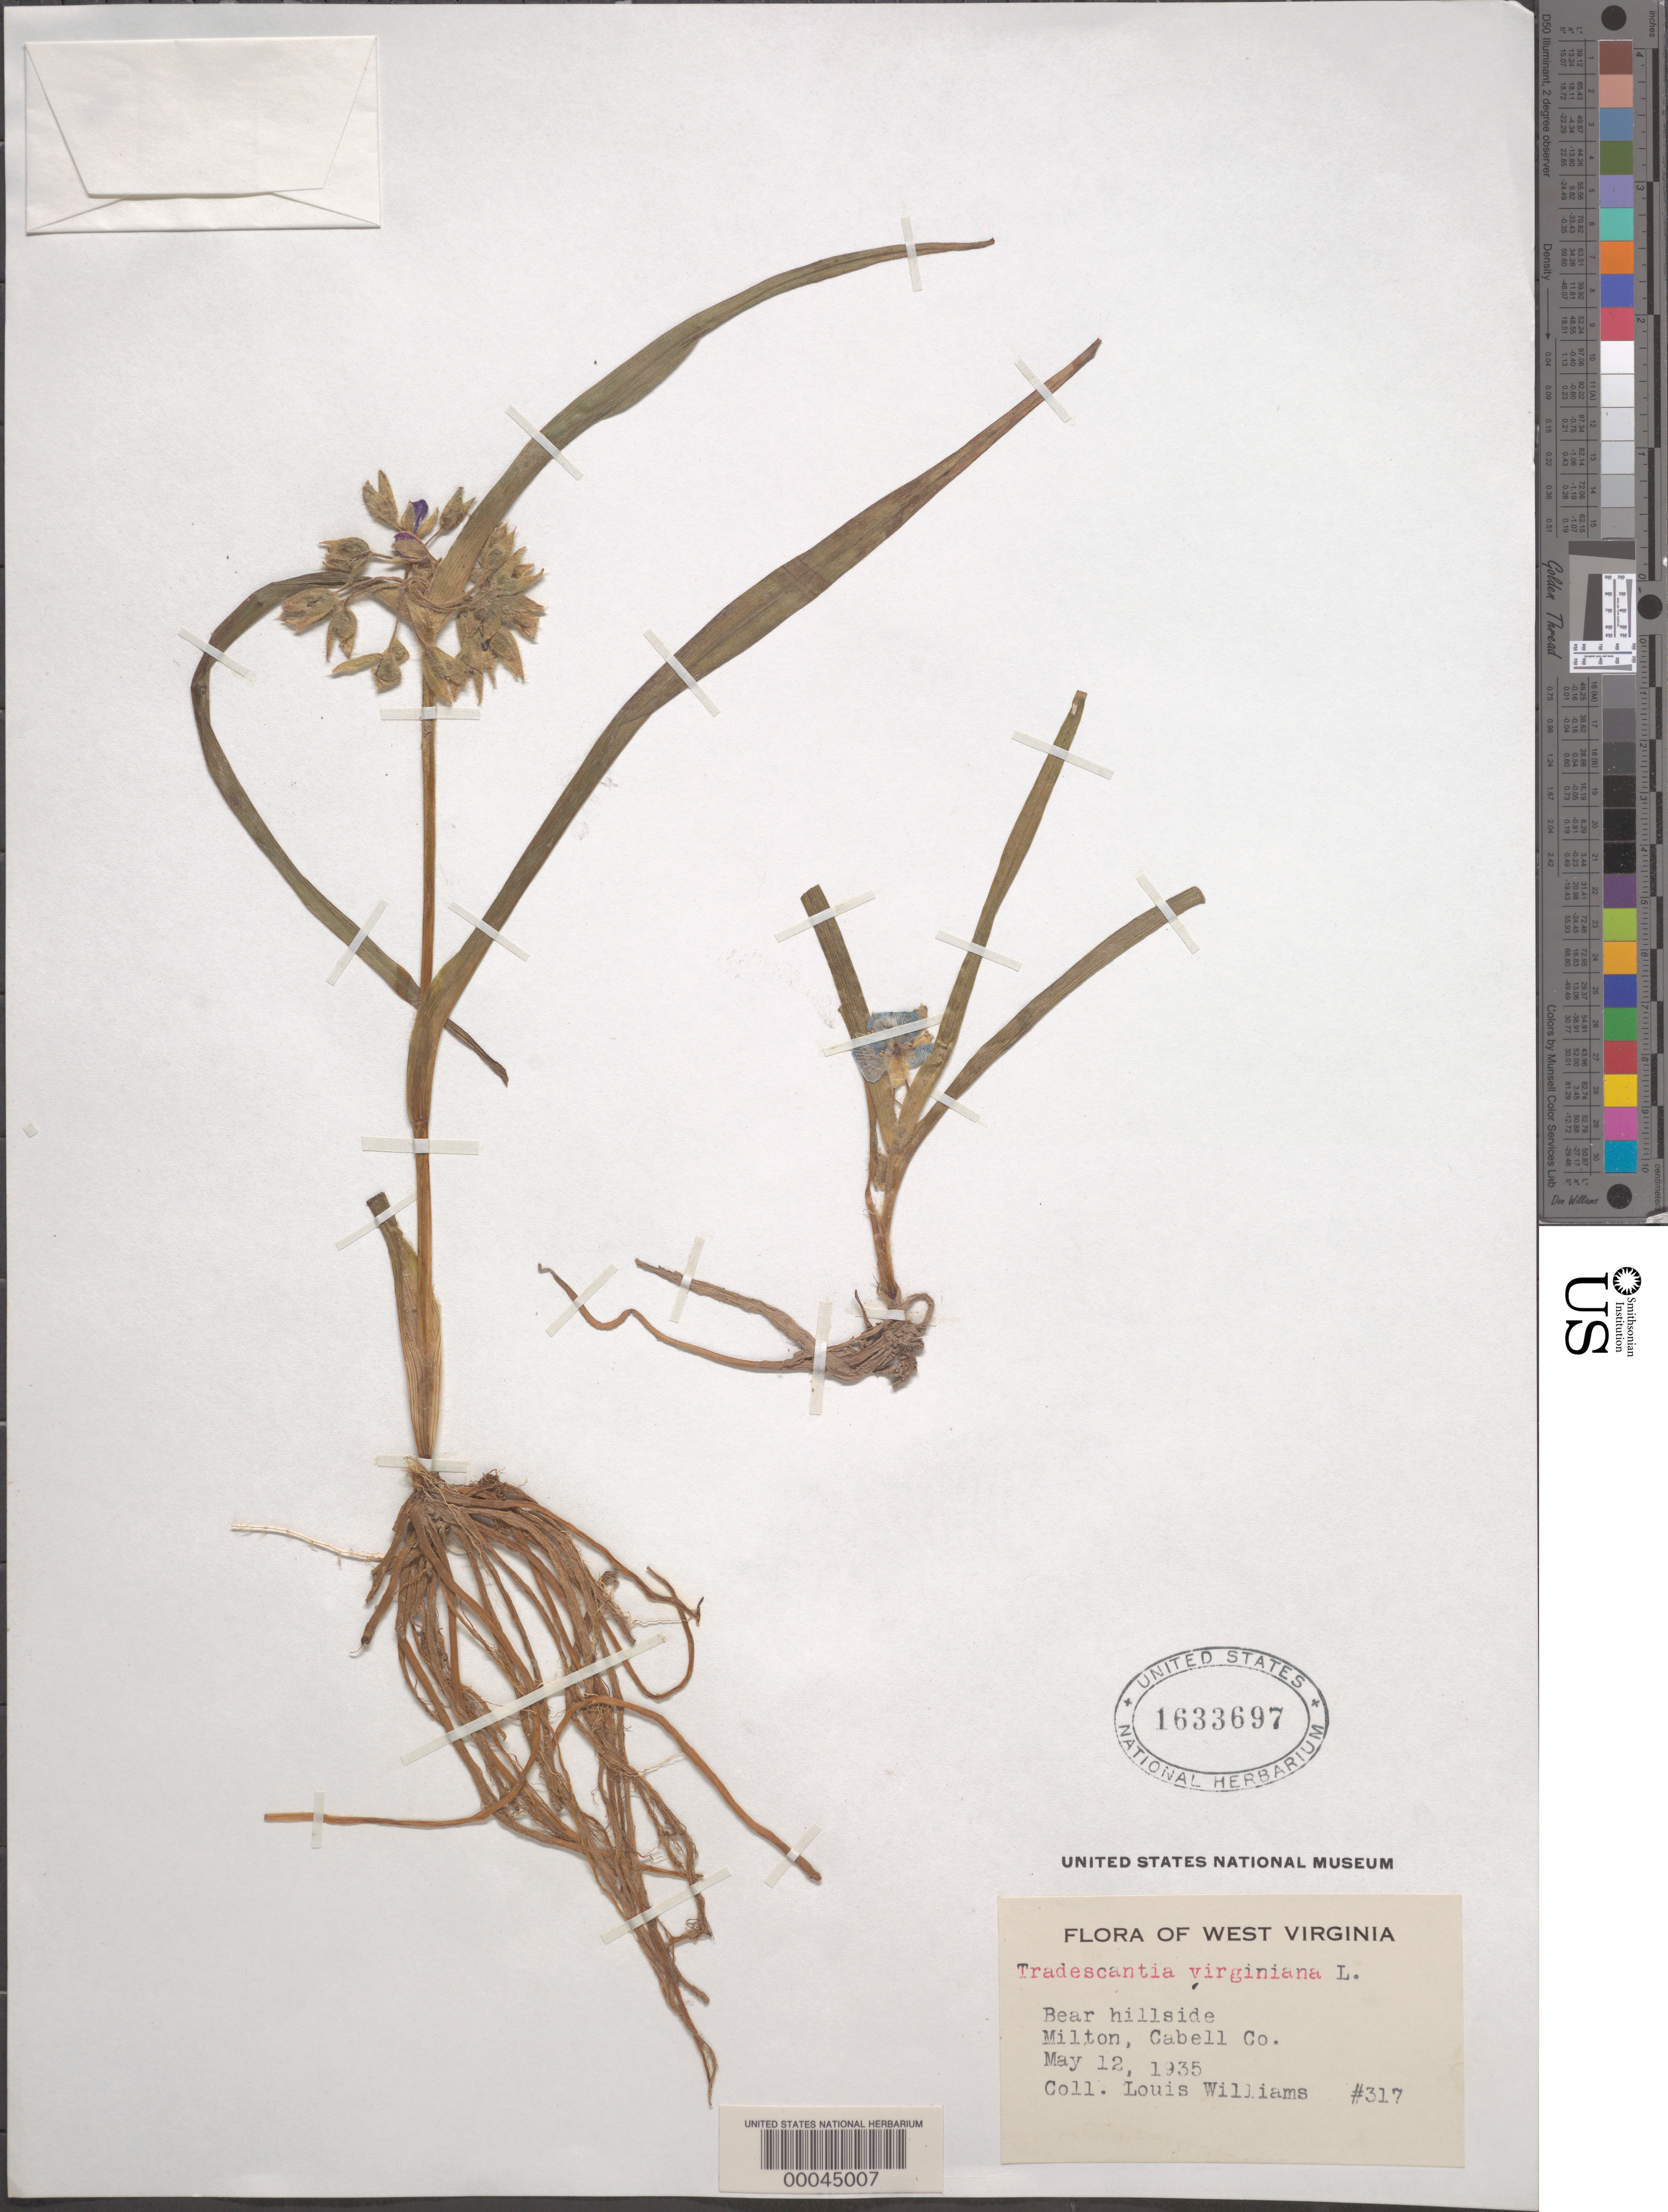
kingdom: Plantae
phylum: Tracheophyta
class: Liliopsida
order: Commelinales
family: Commelinaceae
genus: Tradescantia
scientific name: Tradescantia virginiana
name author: L.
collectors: Ll. Williams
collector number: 317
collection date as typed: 12 May 1935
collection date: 1935-05-12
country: United States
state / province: West Virginia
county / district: Cabell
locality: Milton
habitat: Hillside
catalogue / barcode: US 1633697